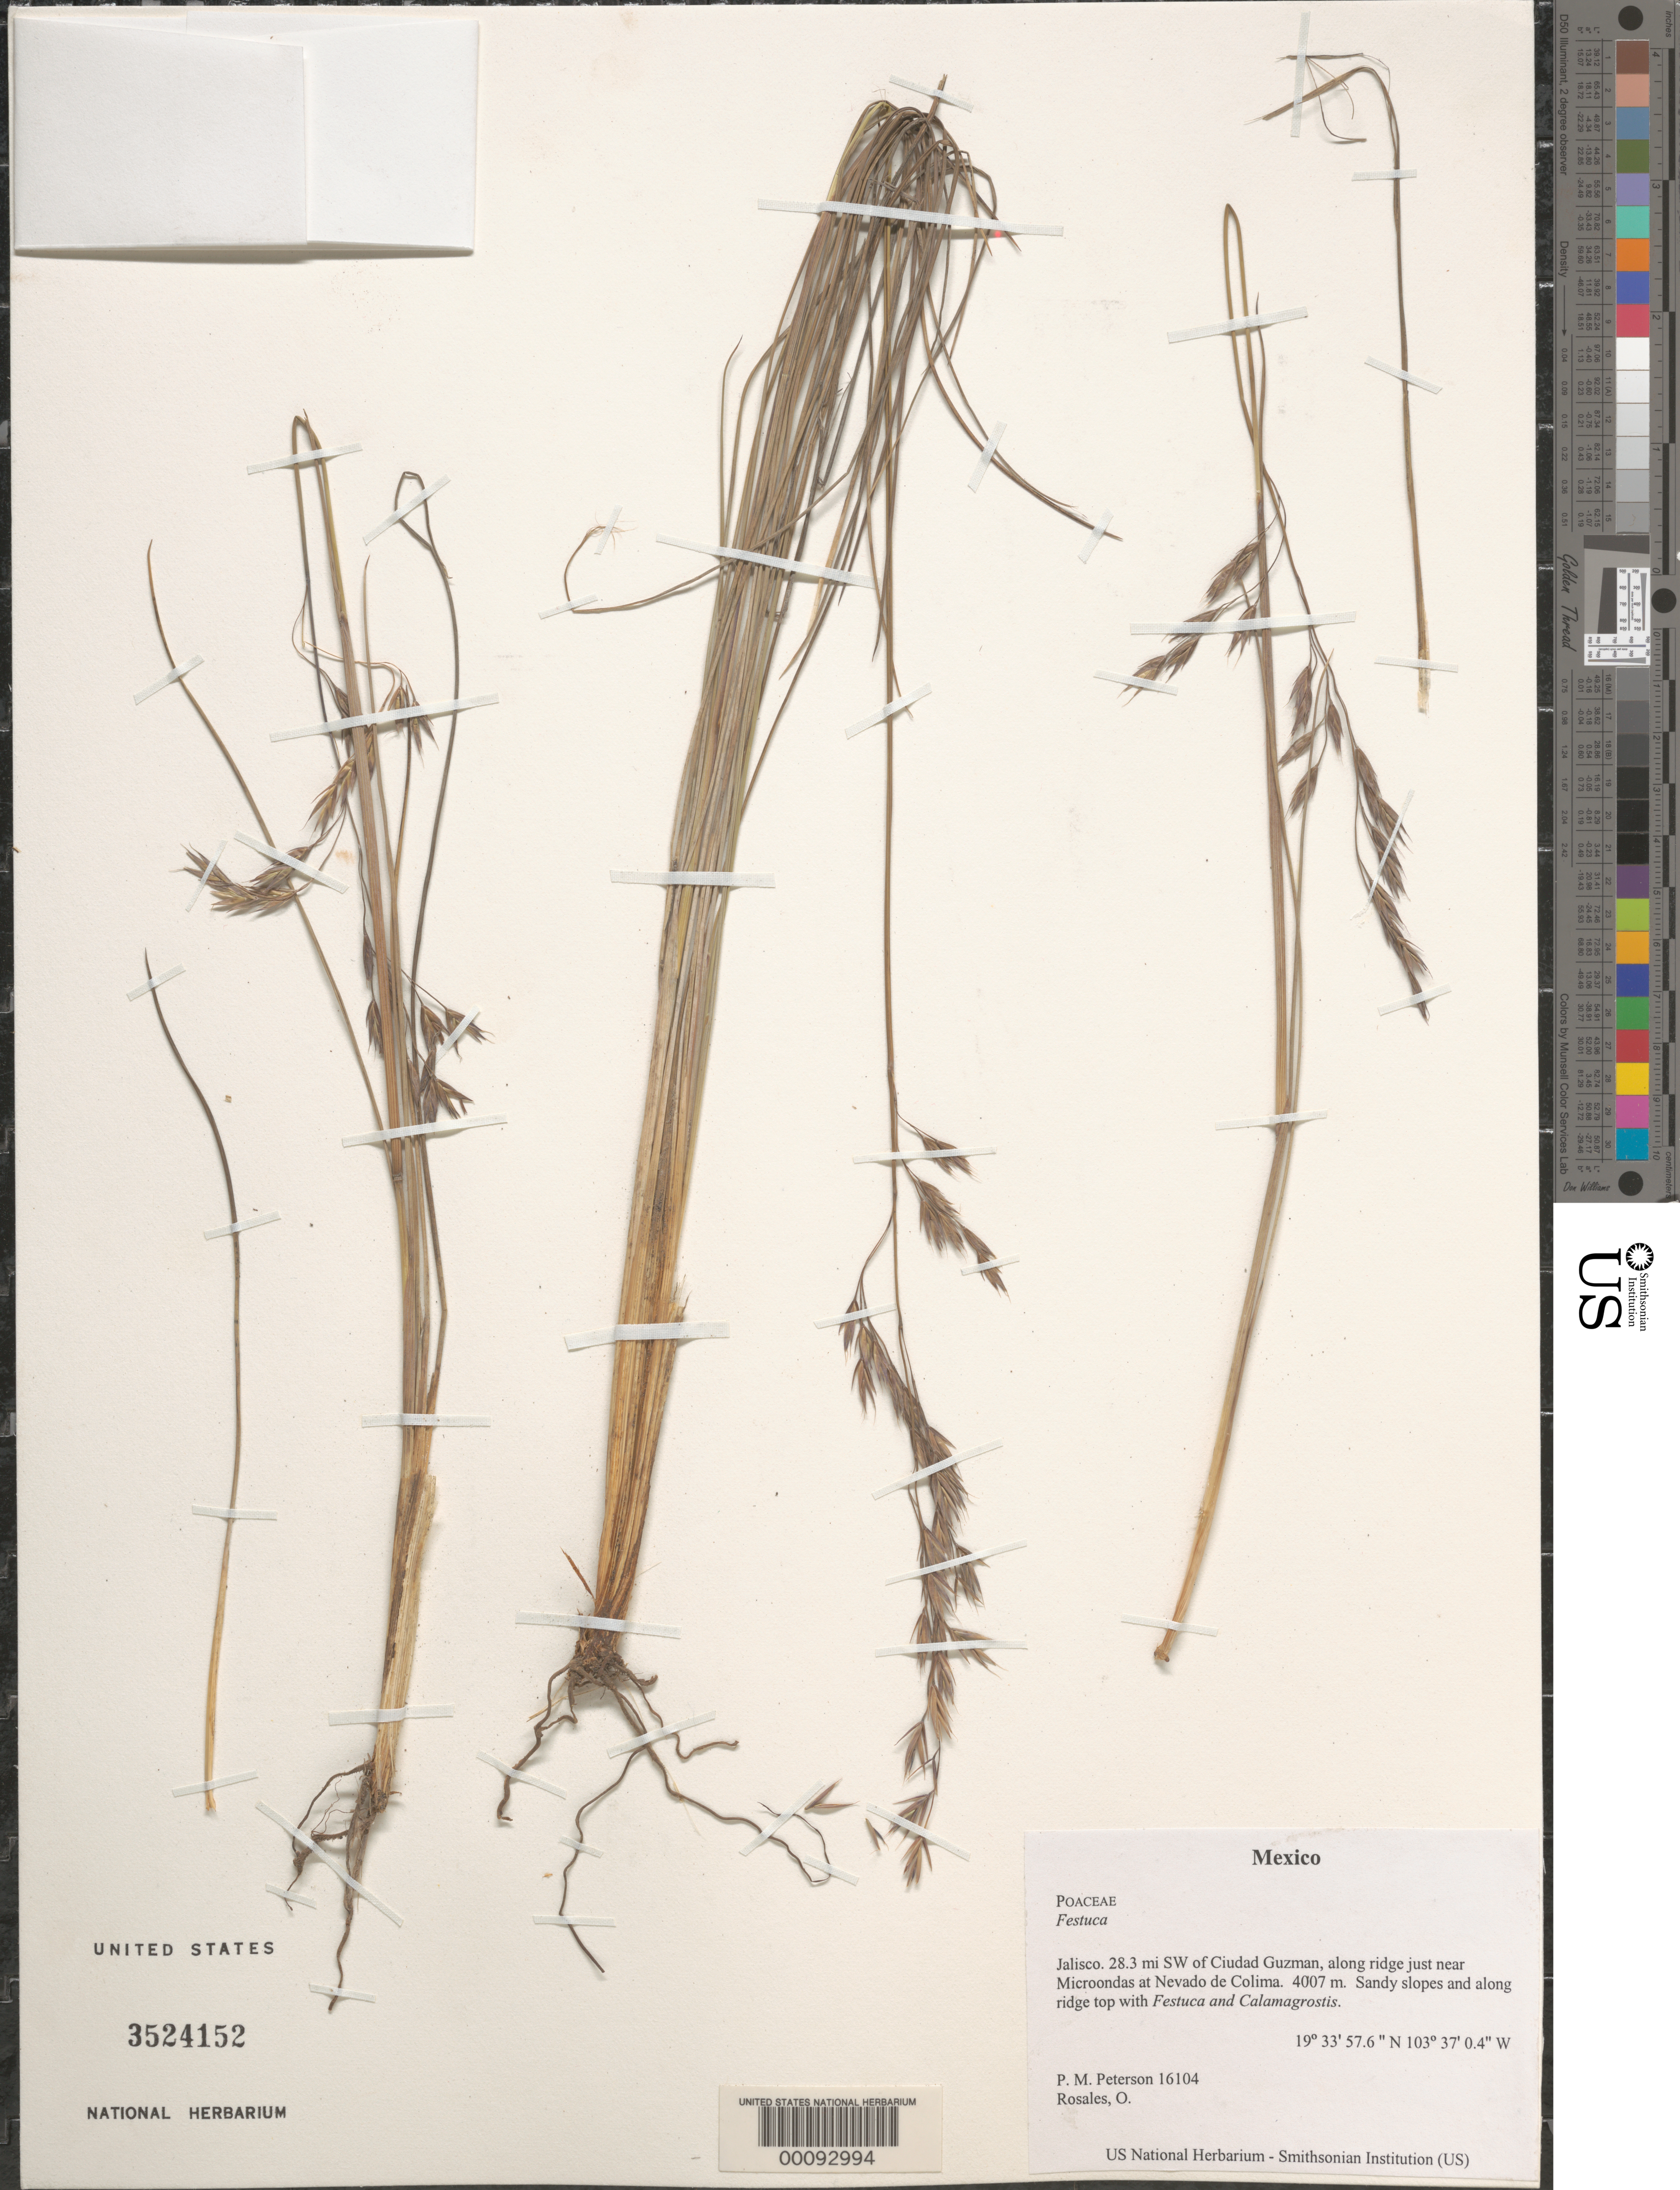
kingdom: Plantae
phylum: Tracheophyta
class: Liliopsida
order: Poales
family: Poaceae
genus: Festuca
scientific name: Festuca sp.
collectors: P. M. Peterson & O. Rosales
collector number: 16104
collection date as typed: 06 Oct 2001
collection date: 2001-10-06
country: Mexico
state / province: Jalisco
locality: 28.3 mi SW of Ciudad Guzman, along ridge just near Microondas at Nevado de Colima.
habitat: Sandy slopes and along ridge top with ~Festuca and Calamagrostis~.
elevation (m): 4007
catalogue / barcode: US 3524152